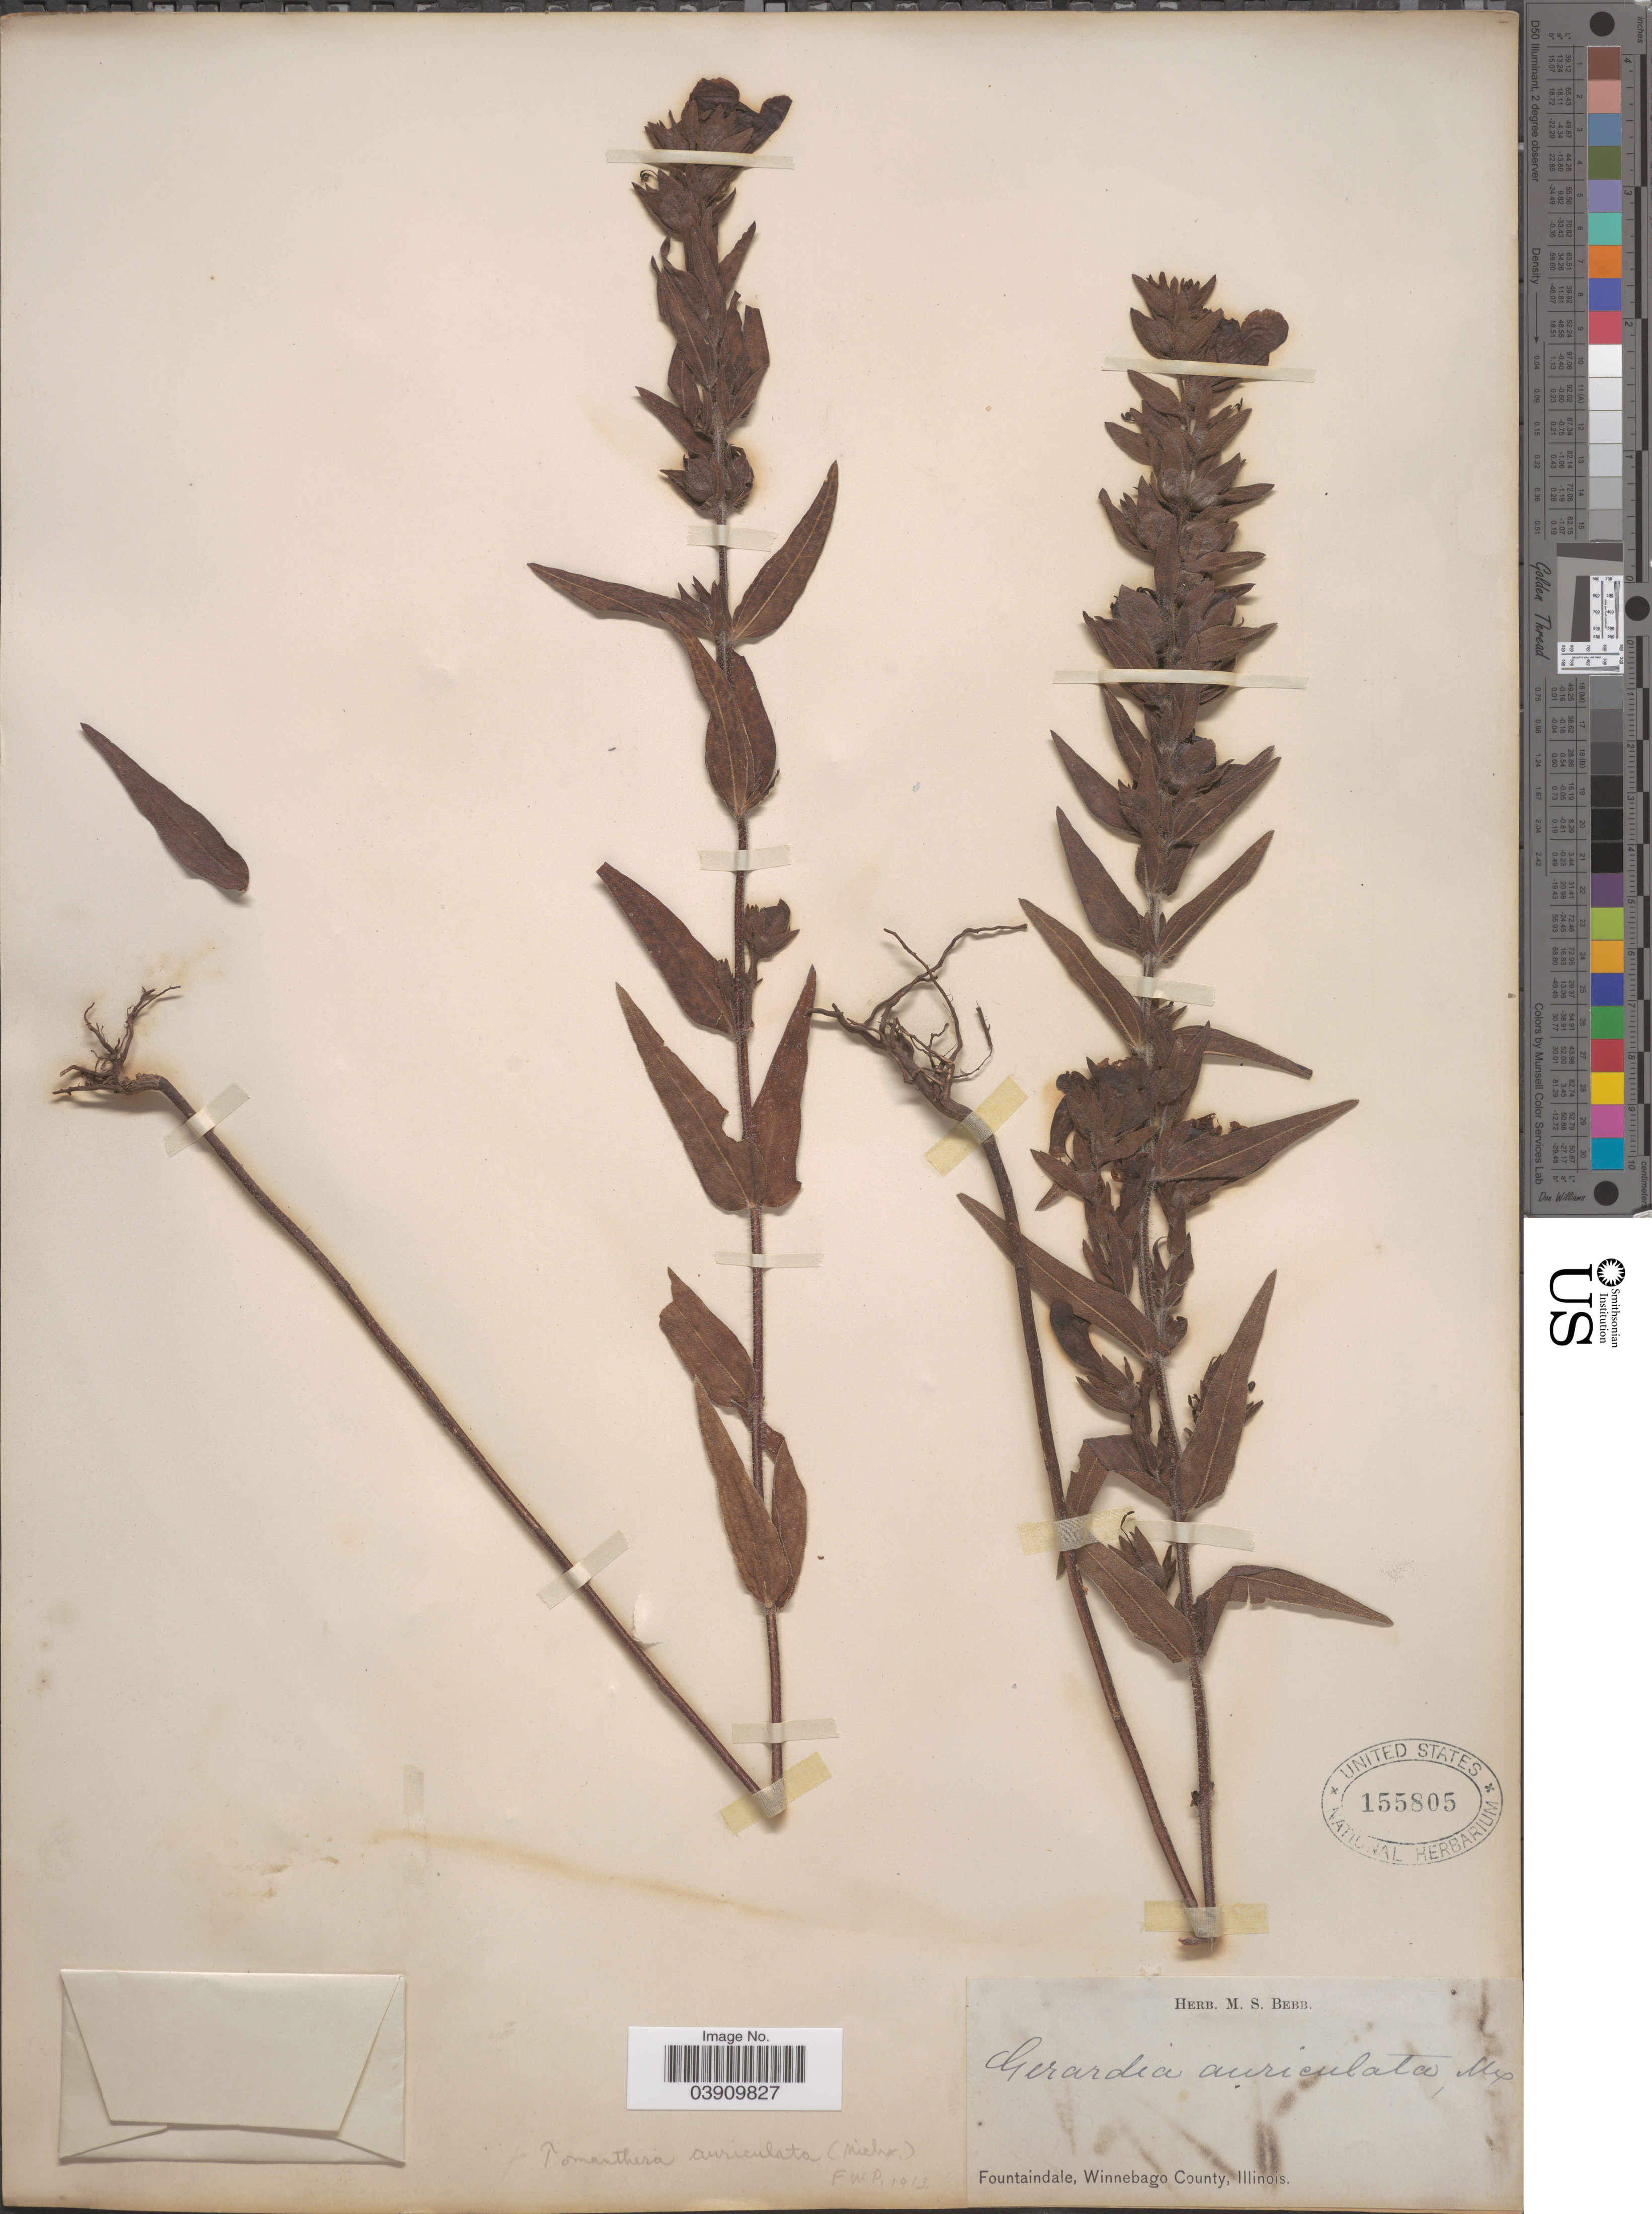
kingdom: Plantae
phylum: Tracheophyta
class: Magnoliopsida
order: Lamiales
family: Orobanchaceae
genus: Tomanthera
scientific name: Tomanthera auriculata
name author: (Michx.) Raf.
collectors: ex Herb. M. S. Bebb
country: United States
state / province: Illinois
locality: Fountaindale, Winnebago County.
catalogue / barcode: US 155805